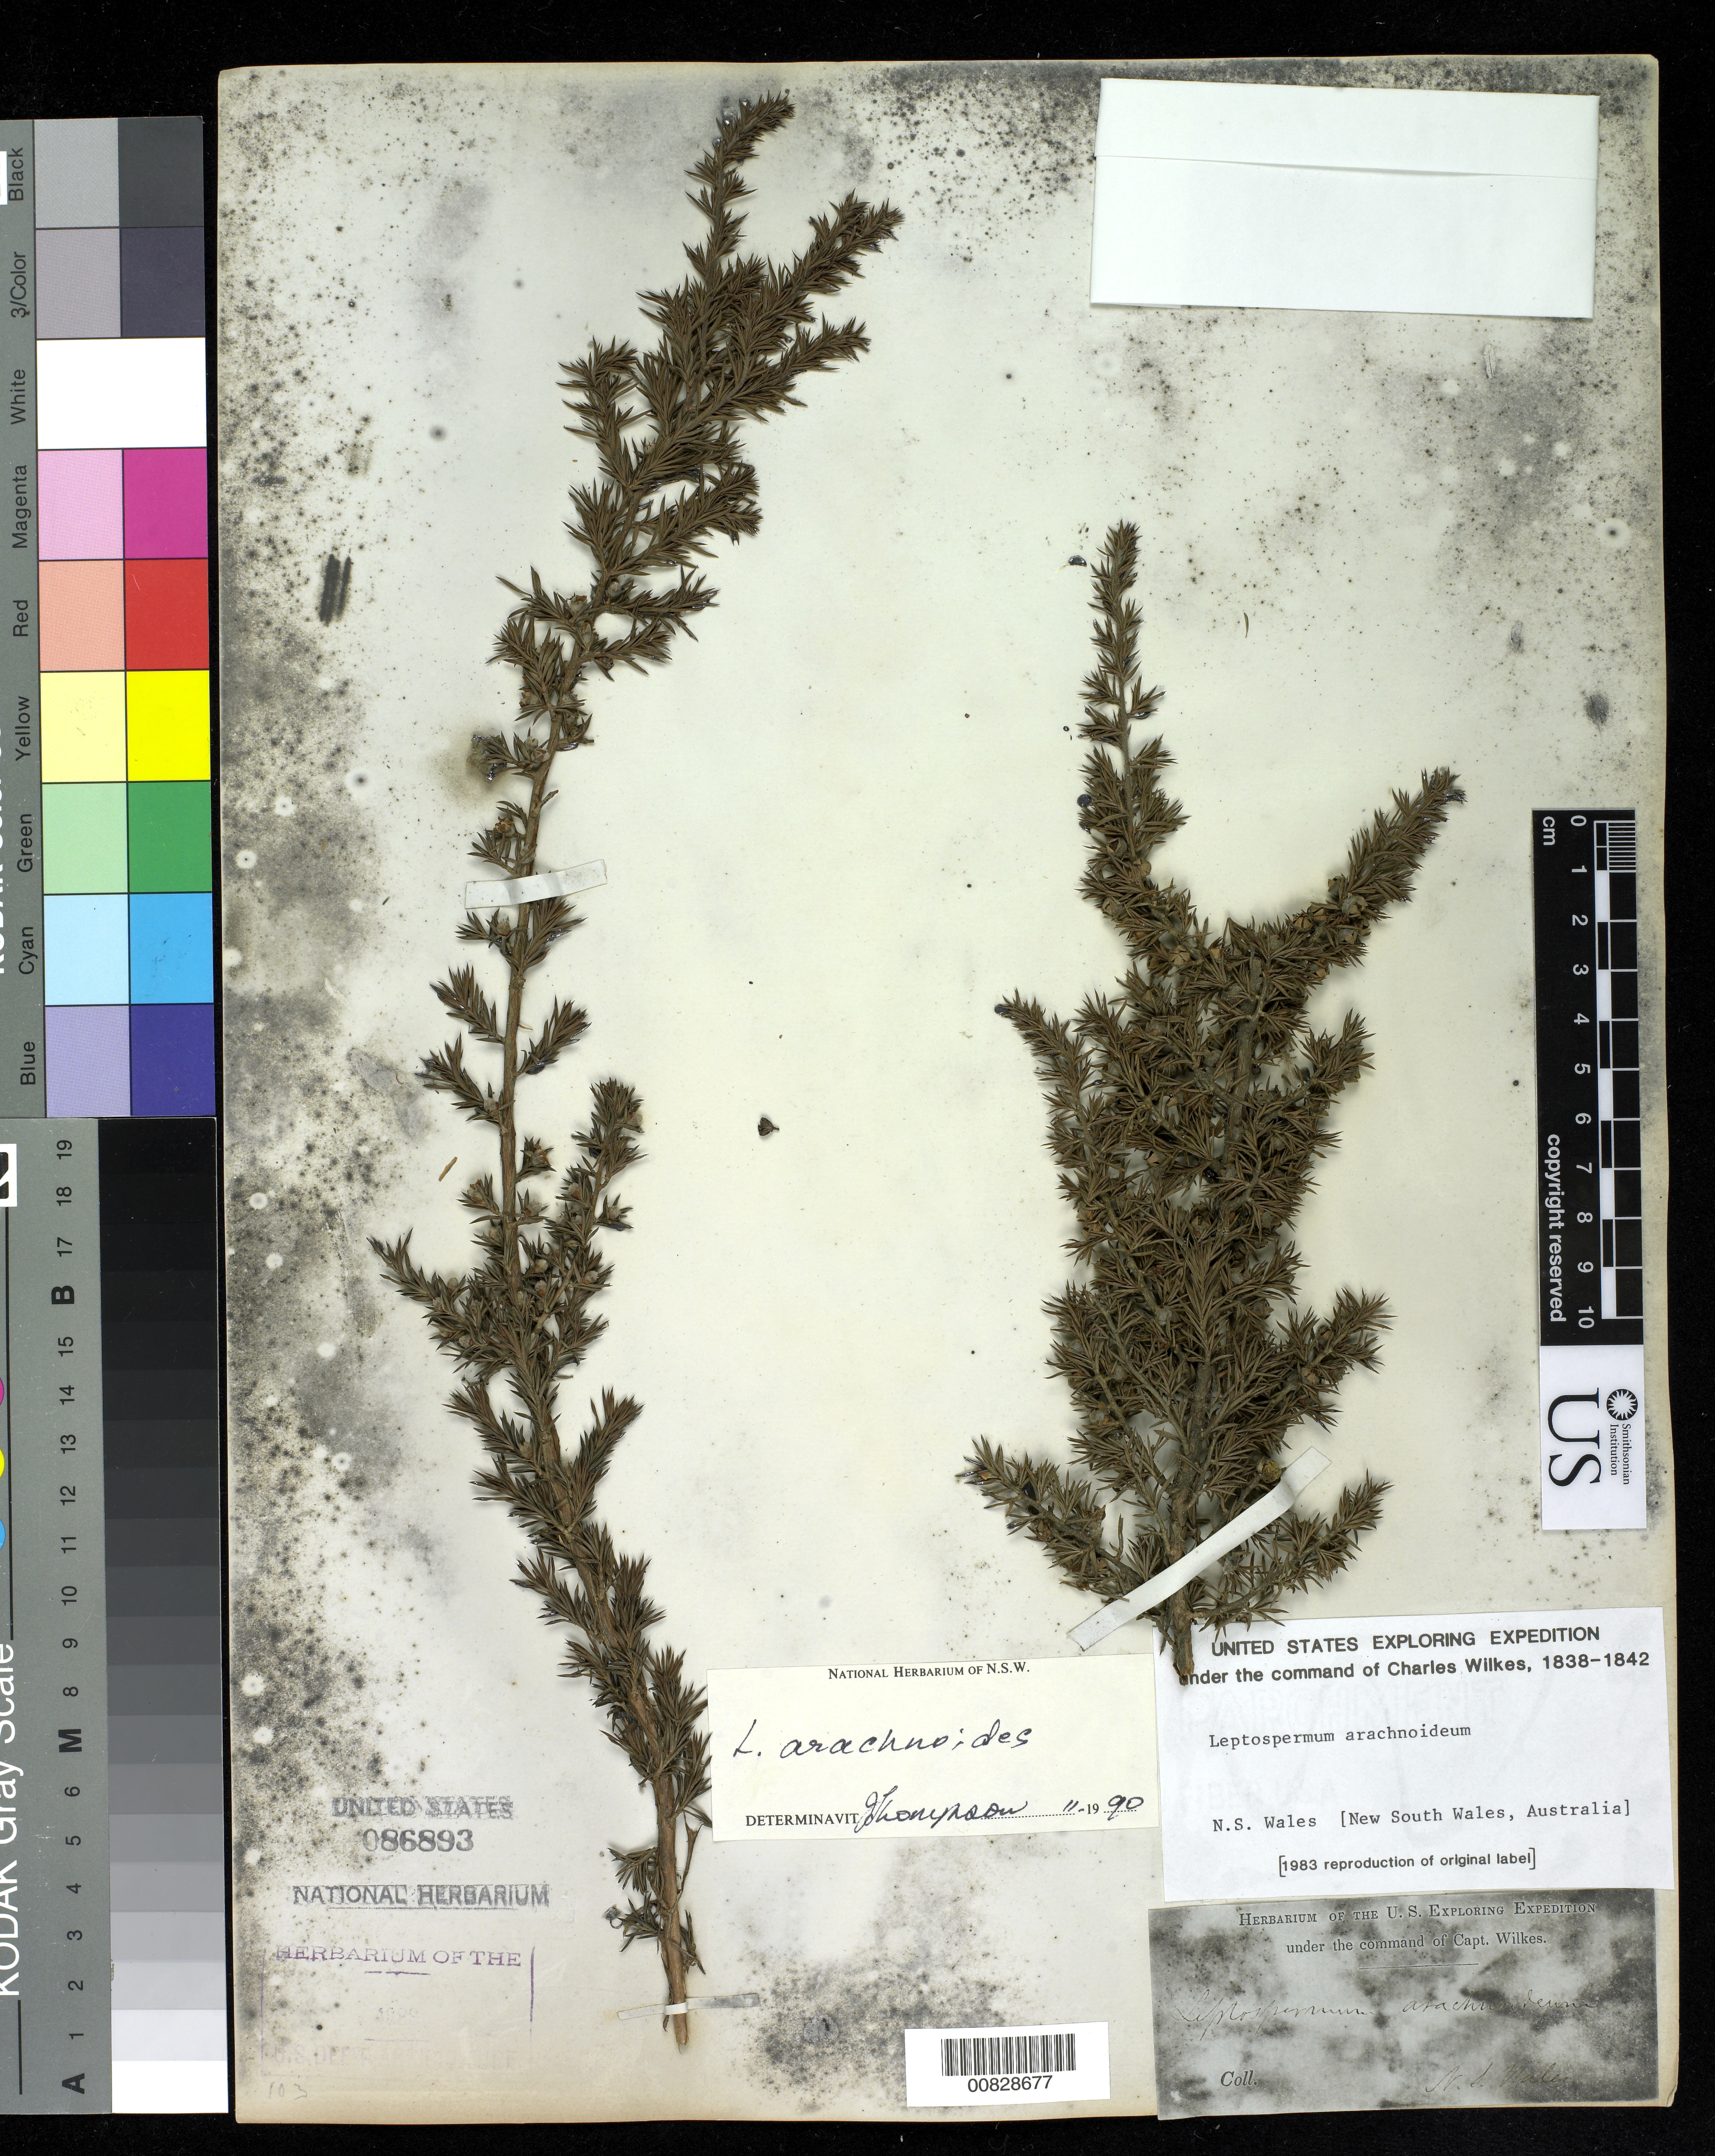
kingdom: Plantae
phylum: Tracheophyta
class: Magnoliopsida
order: Myrtales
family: Myrtaceae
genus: Leptospermum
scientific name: Leptospermum arachnoideum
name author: Gaertn.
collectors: Wilkes Explor. Exped.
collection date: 1838/1842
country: Australia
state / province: New South Wales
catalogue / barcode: US 86893